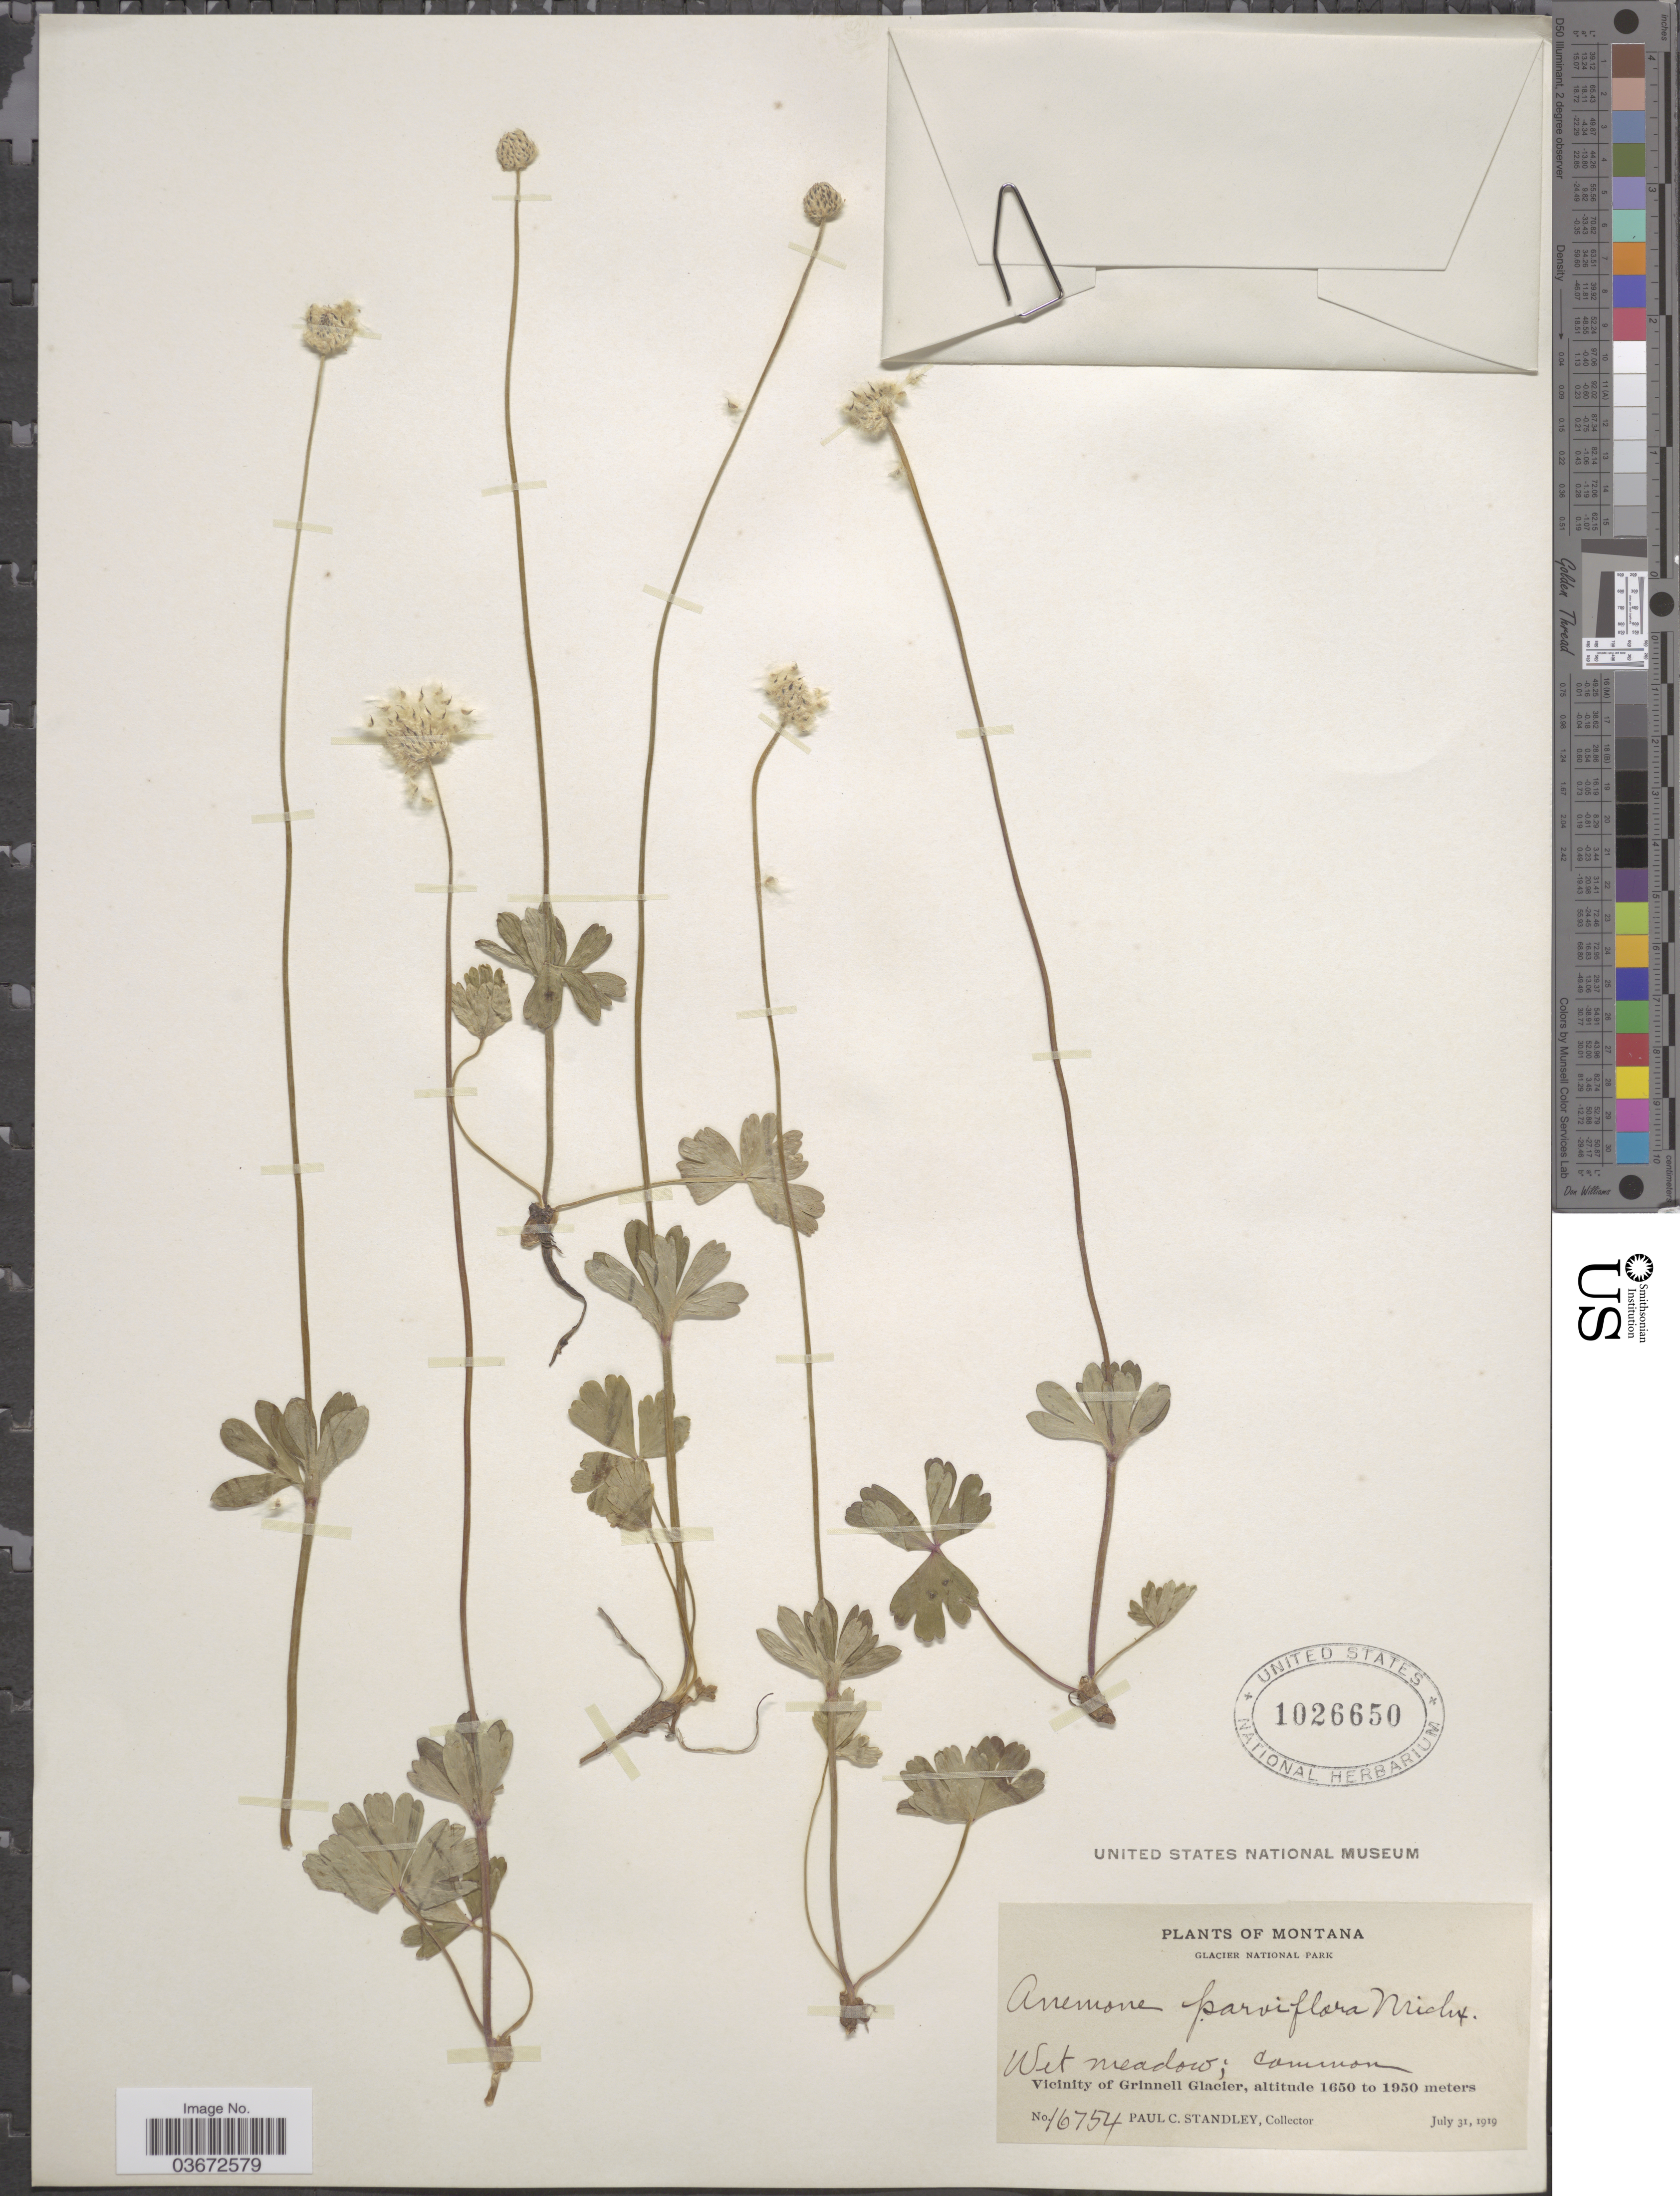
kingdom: Plantae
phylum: Tracheophyta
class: Magnoliopsida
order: Ranunculales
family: Ranunculaceae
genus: Anemone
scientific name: Anemone parviflora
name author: Michx.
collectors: P. C. Standley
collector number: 16754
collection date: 1919-07-31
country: United States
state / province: Montana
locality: Glacier National Park. Vicinity of Grinnell Glacier.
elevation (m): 1650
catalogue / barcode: US 1026650